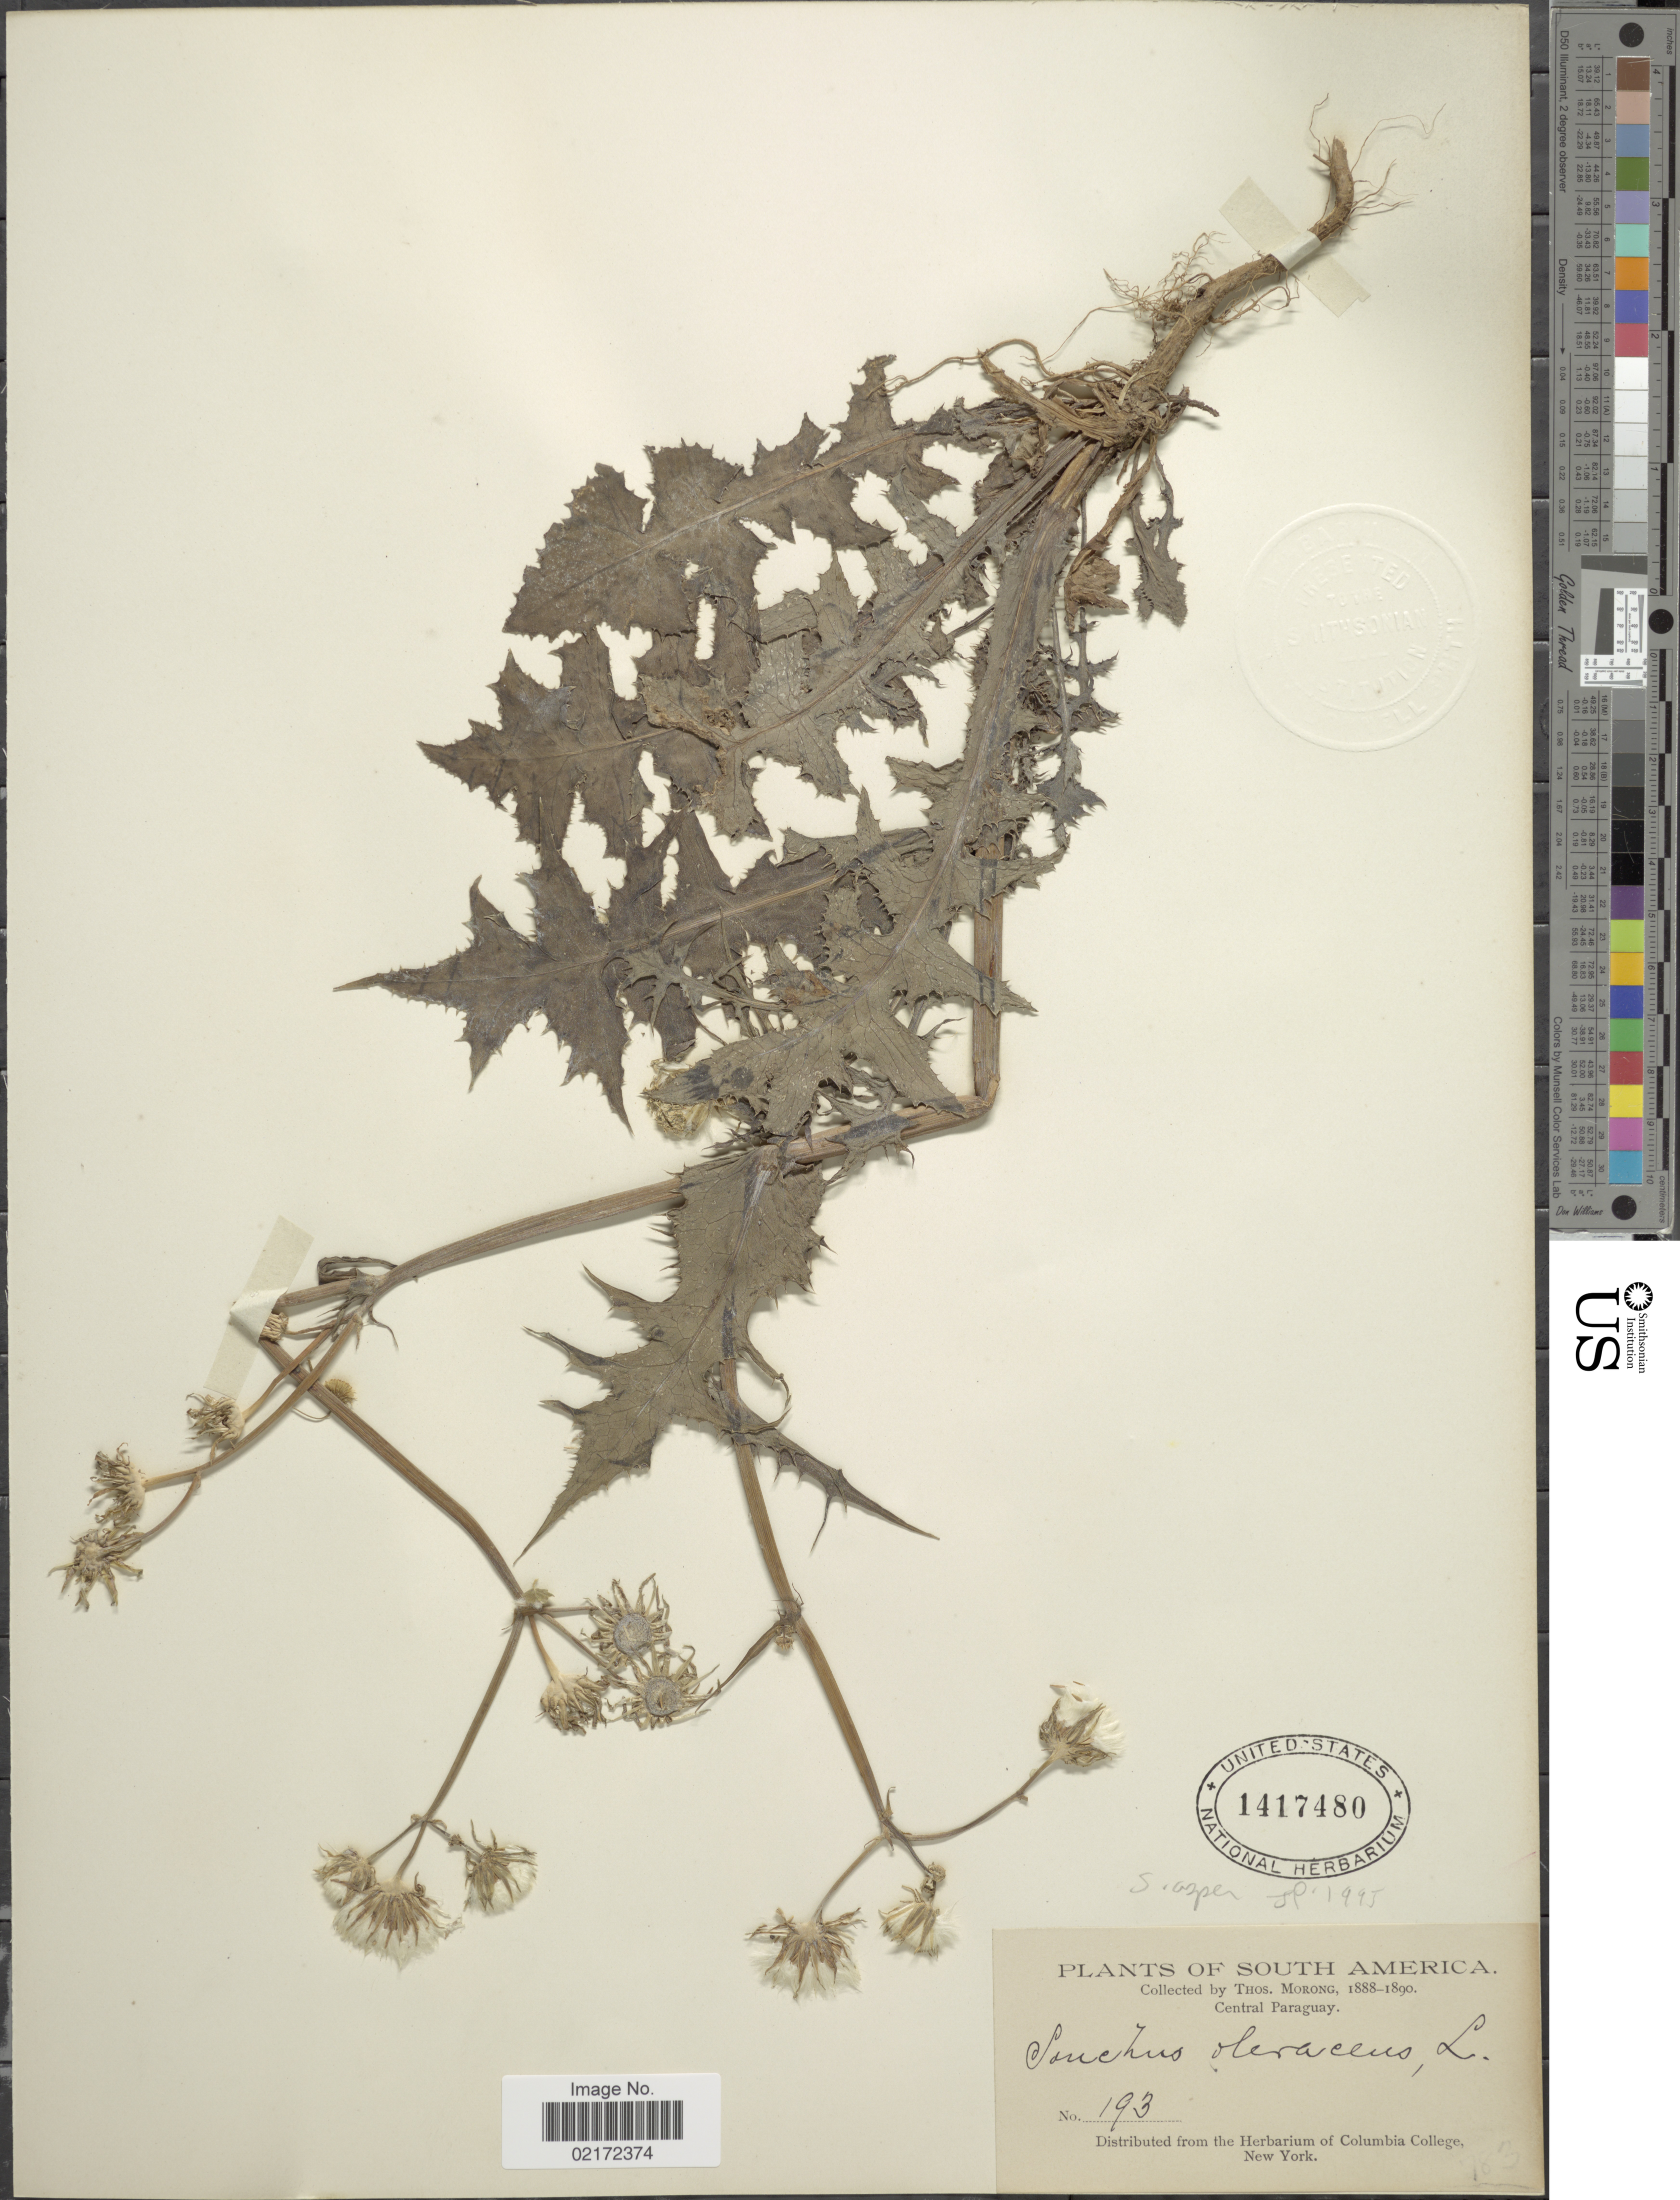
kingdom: Plantae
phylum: Tracheophyta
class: Magnoliopsida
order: Asterales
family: Asteraceae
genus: Sonchus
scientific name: Sonchus asper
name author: (L.) Hill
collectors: ex herb. T. Morong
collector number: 193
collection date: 1888/1890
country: Paraguay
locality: Central Paraguay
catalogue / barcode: US 1417480